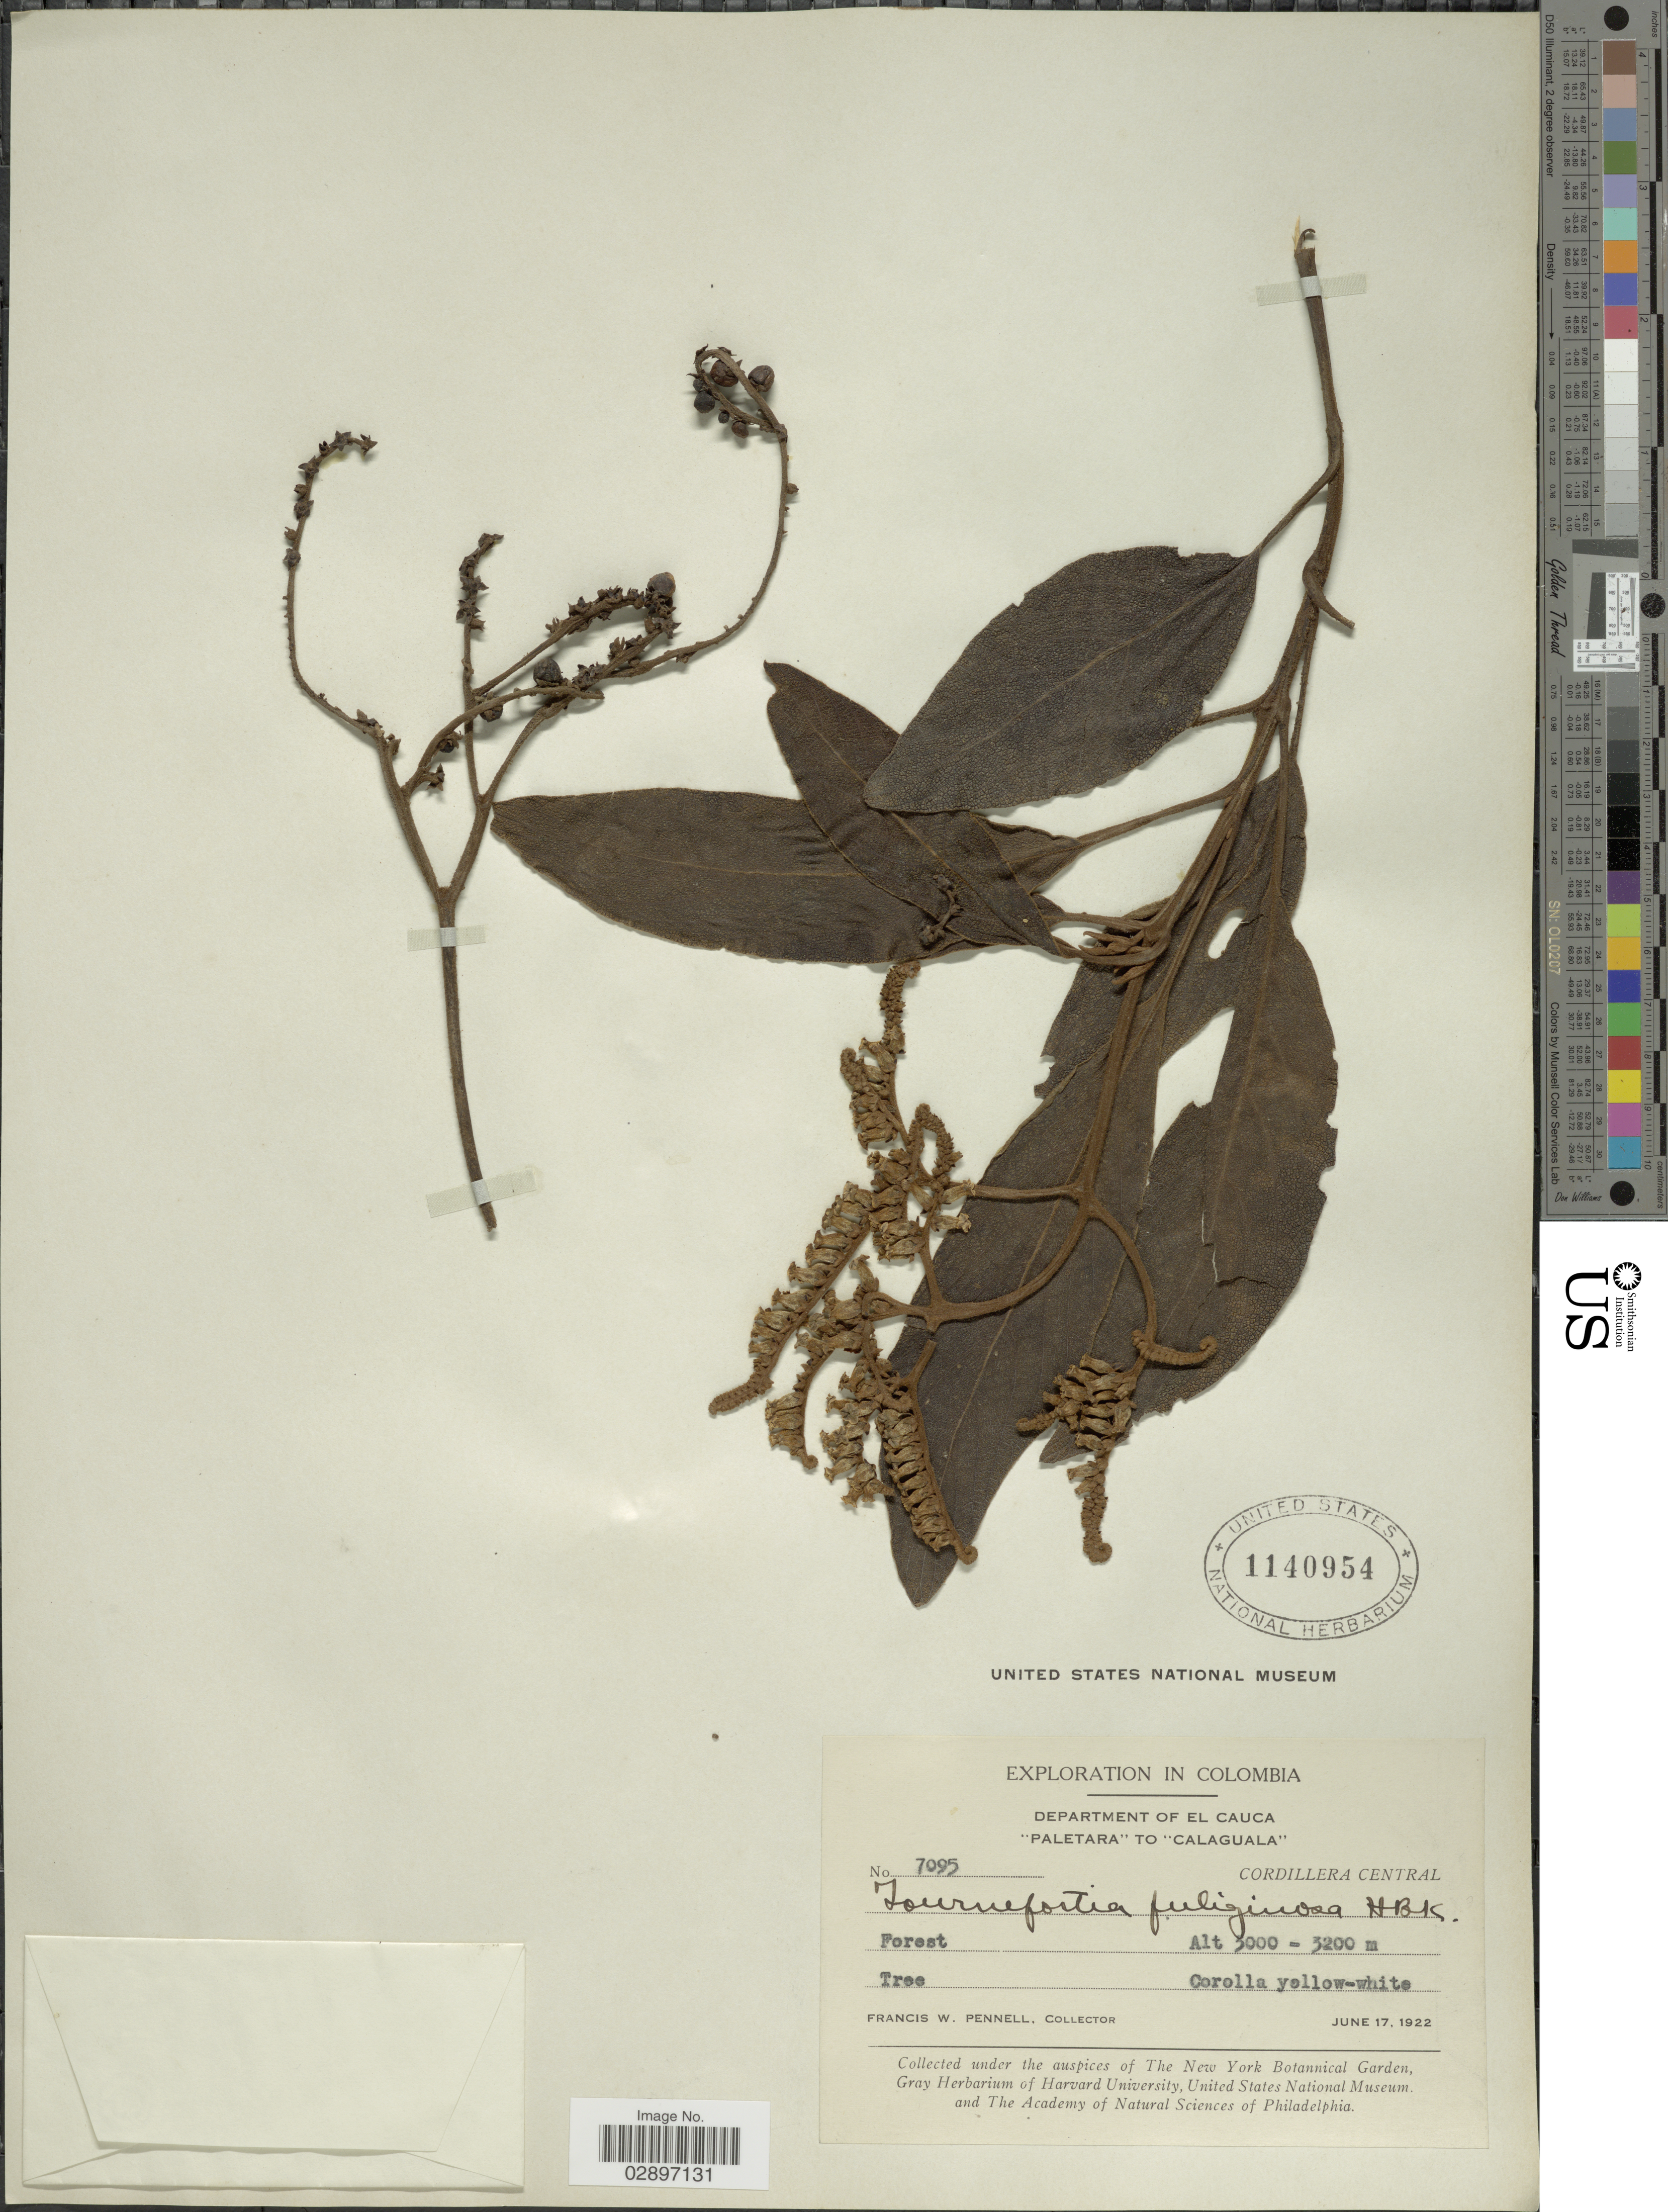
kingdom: Plantae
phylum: Tracheophyta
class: Magnoliopsida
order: Boraginales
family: Heliotropiaceae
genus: Tournefortia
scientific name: Tournefortia fuliginosa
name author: Kunth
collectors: F. W. Pennell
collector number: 7095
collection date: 1922-06-17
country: Colombia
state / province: Cauca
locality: Department of El Cauca "Paletara" to "Calaguala". Cordillera Central.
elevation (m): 3000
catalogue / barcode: US 1140954